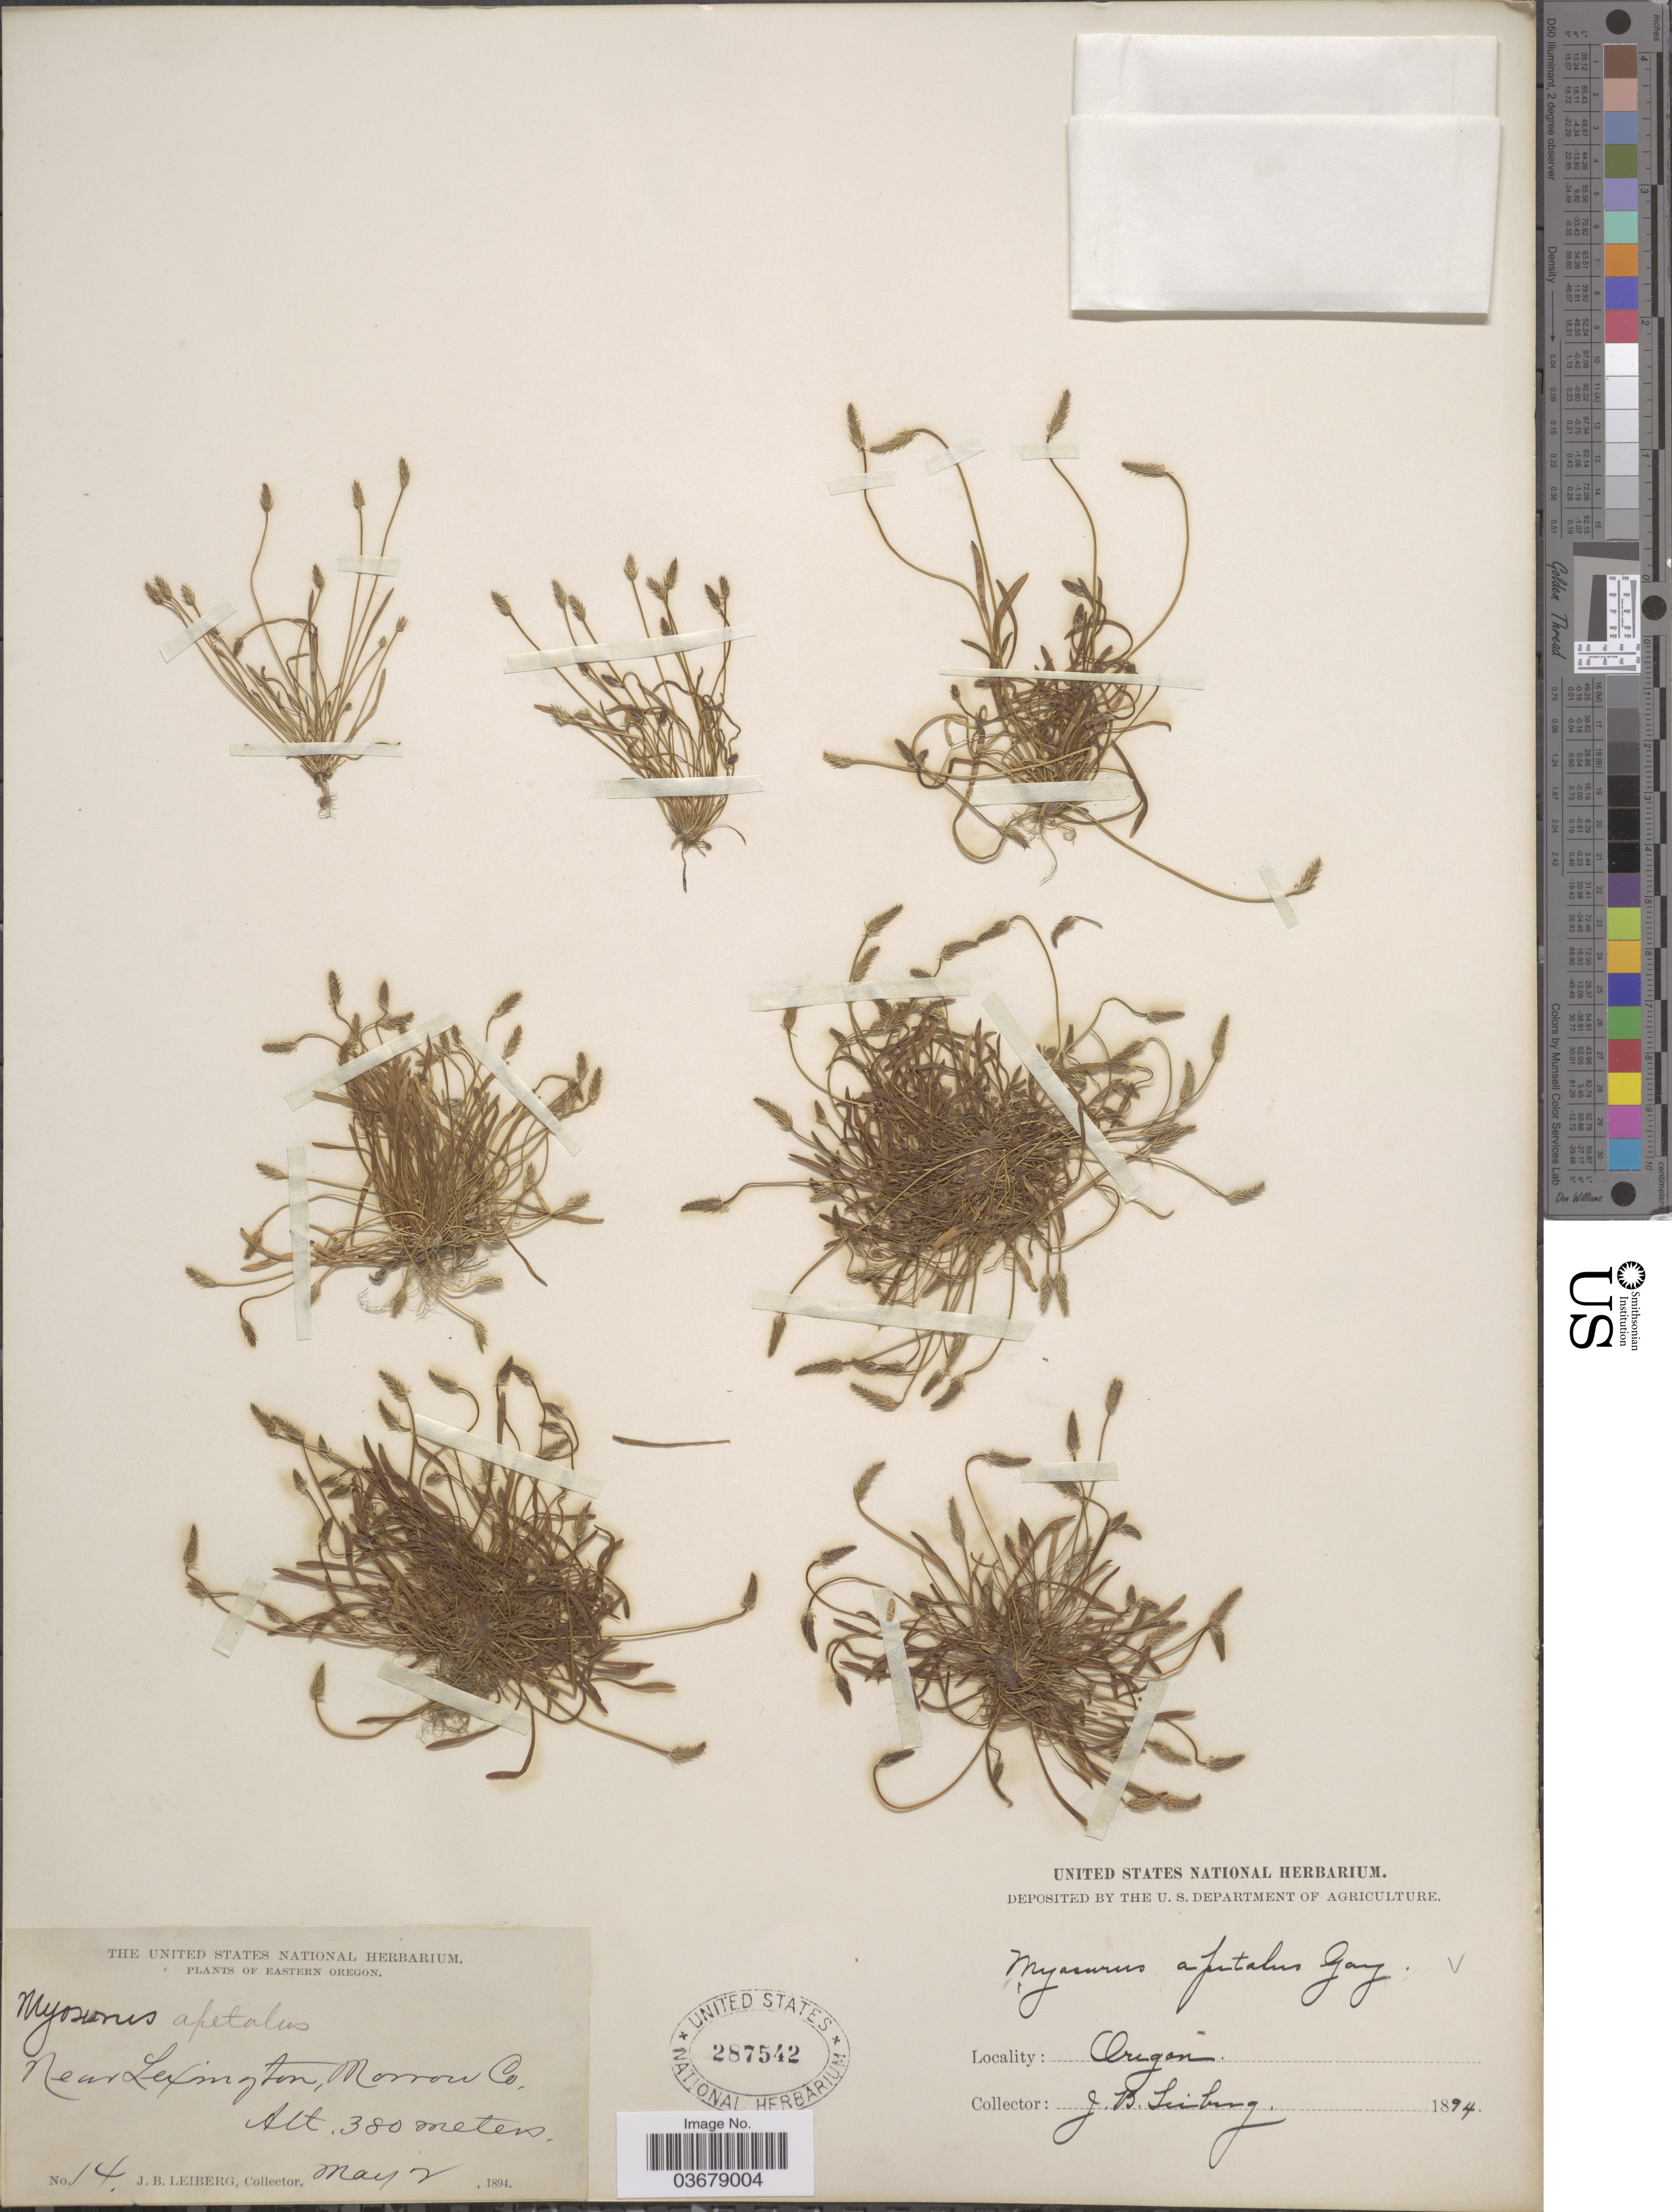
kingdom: Plantae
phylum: Tracheophyta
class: Magnoliopsida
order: Ranunculales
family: Ranunculaceae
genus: Myosurus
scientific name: Myosurus aristatus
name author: Benth.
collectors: J. B. Leiberg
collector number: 14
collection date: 1894-05-02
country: United States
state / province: Oregon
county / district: Morrow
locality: Eastern Oregon. Near Lexington, Morrow Co.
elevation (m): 380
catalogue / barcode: US 287542